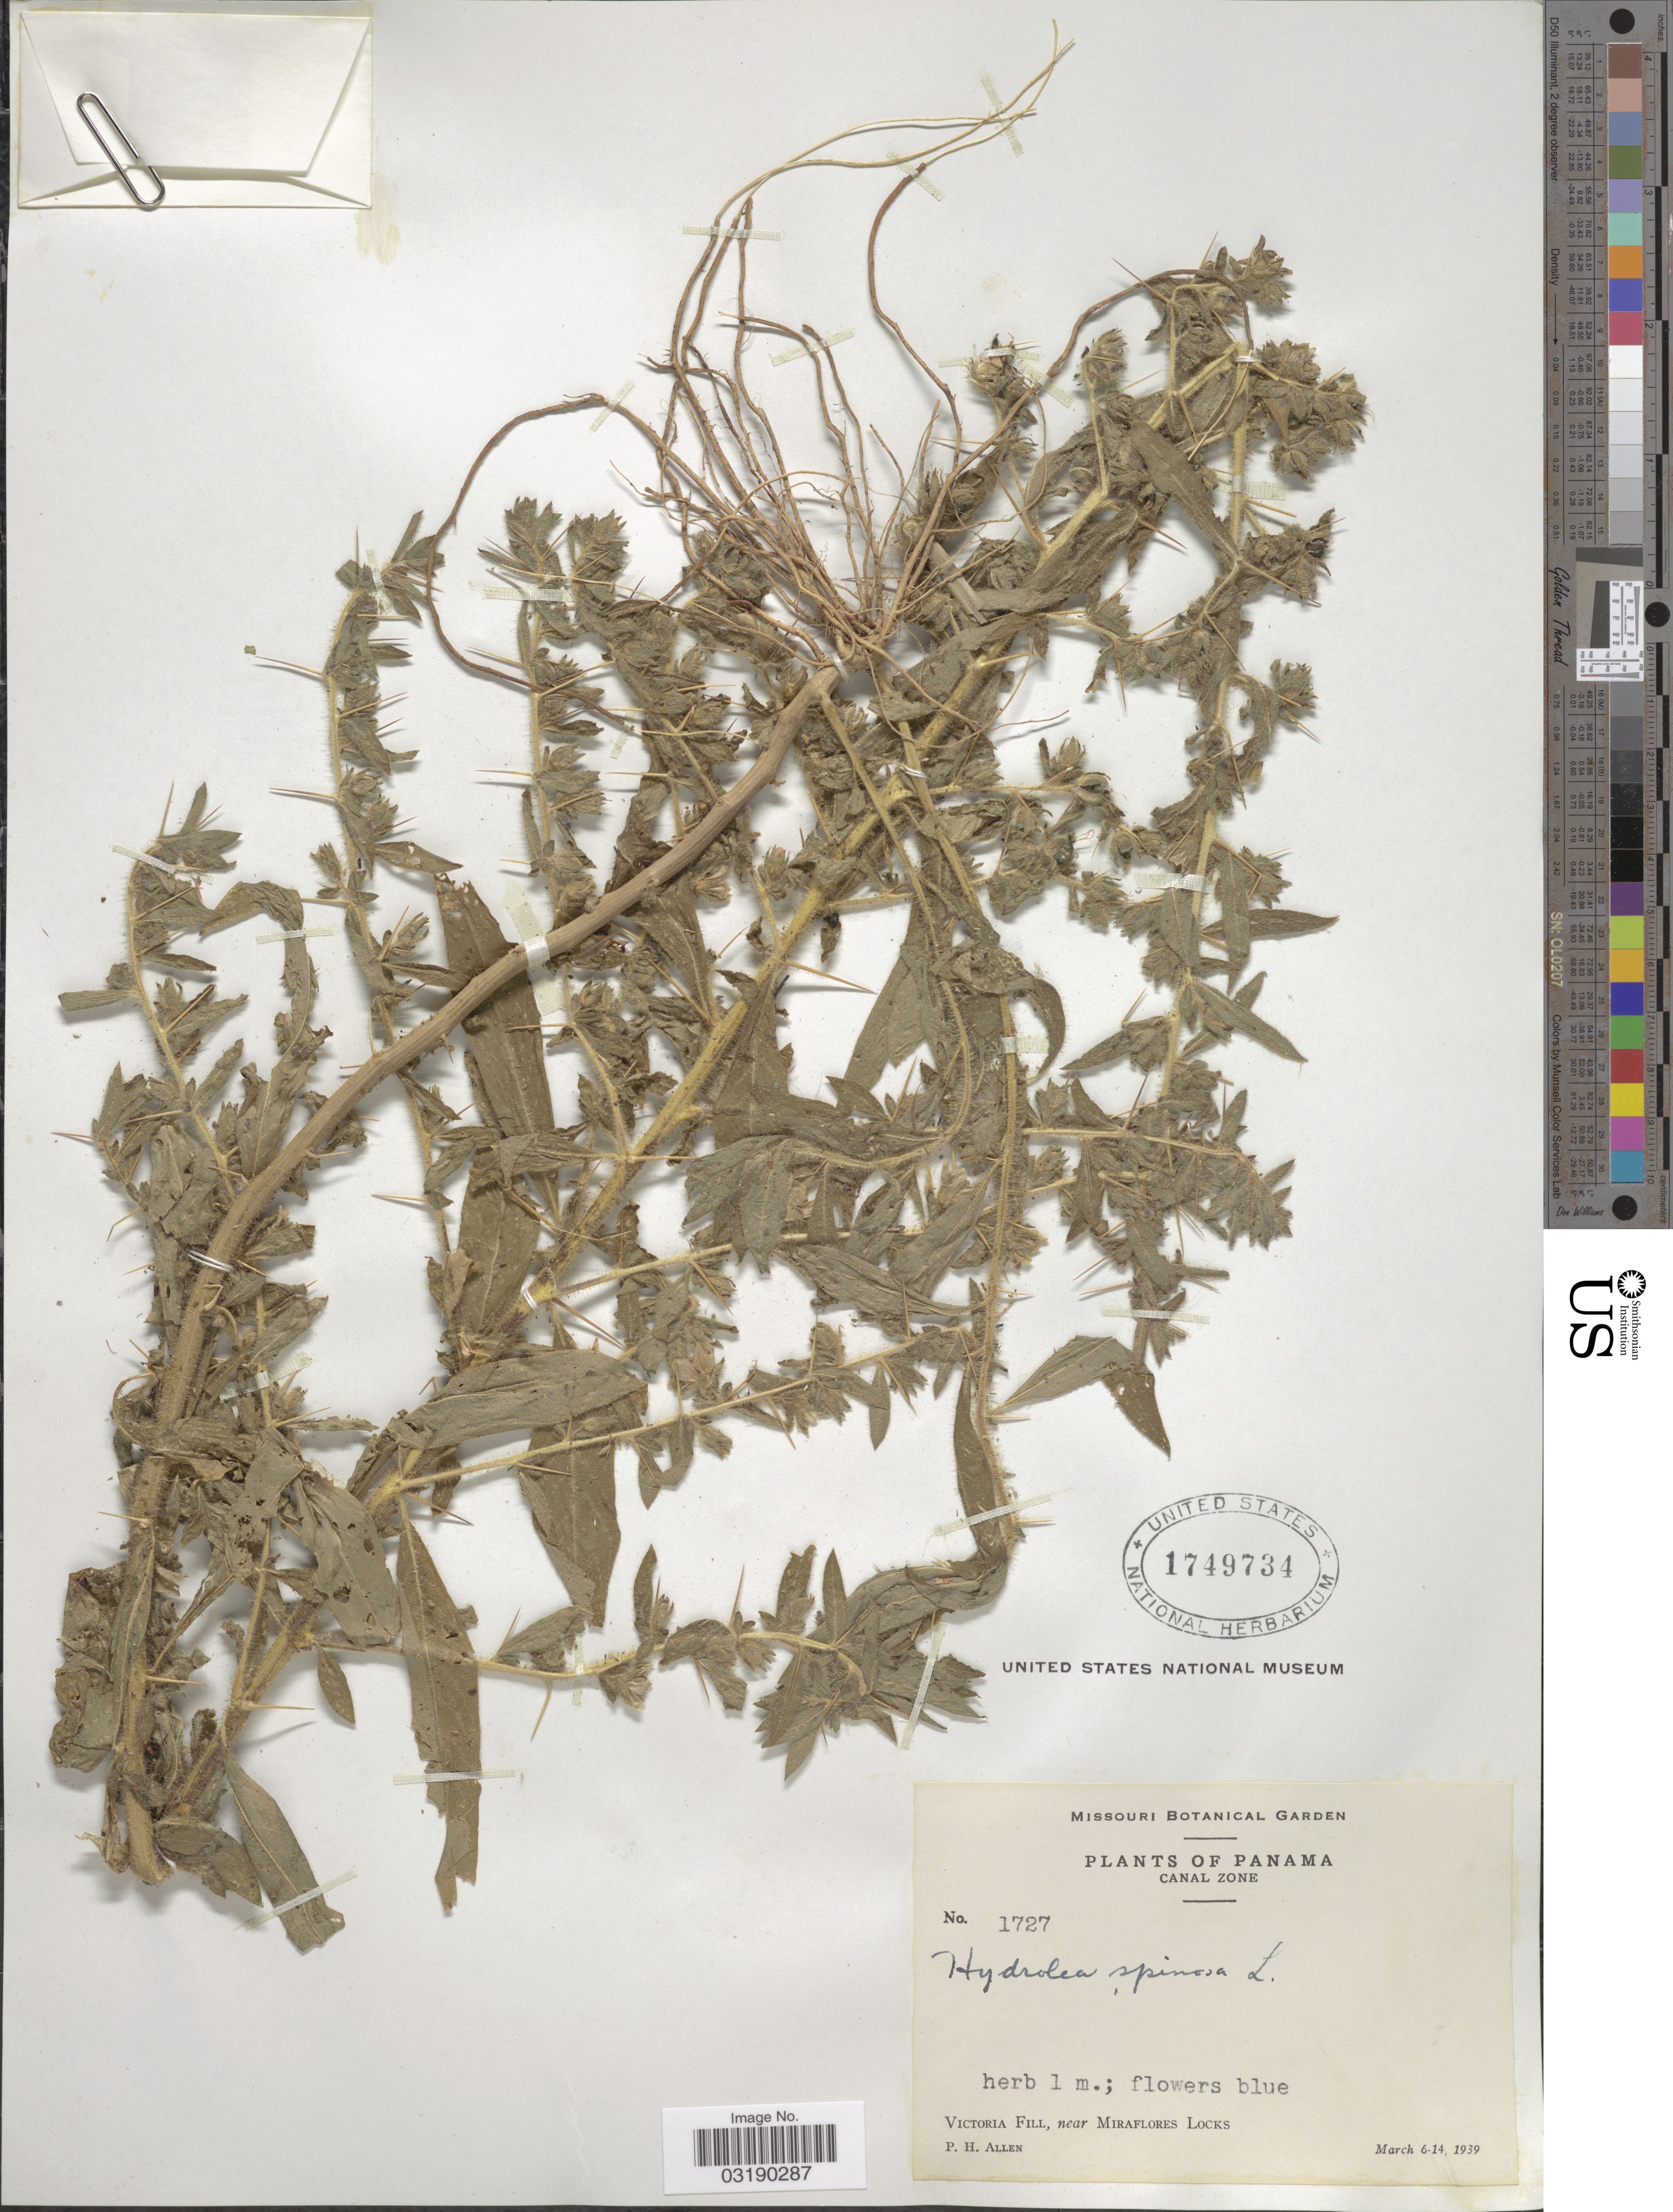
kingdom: Plantae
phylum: Tracheophyta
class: Magnoliopsida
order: Solanales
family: Hydroleaceae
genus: Hydrolea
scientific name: Hydrolea spinosa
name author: L.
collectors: P. H. Allen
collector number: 1727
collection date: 1939-03-06/1939-03-14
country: Panama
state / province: Panamá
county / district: Canal Zone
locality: Canal Zone. Victoria Fill, near Miraflores Locks.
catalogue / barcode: US 1749734